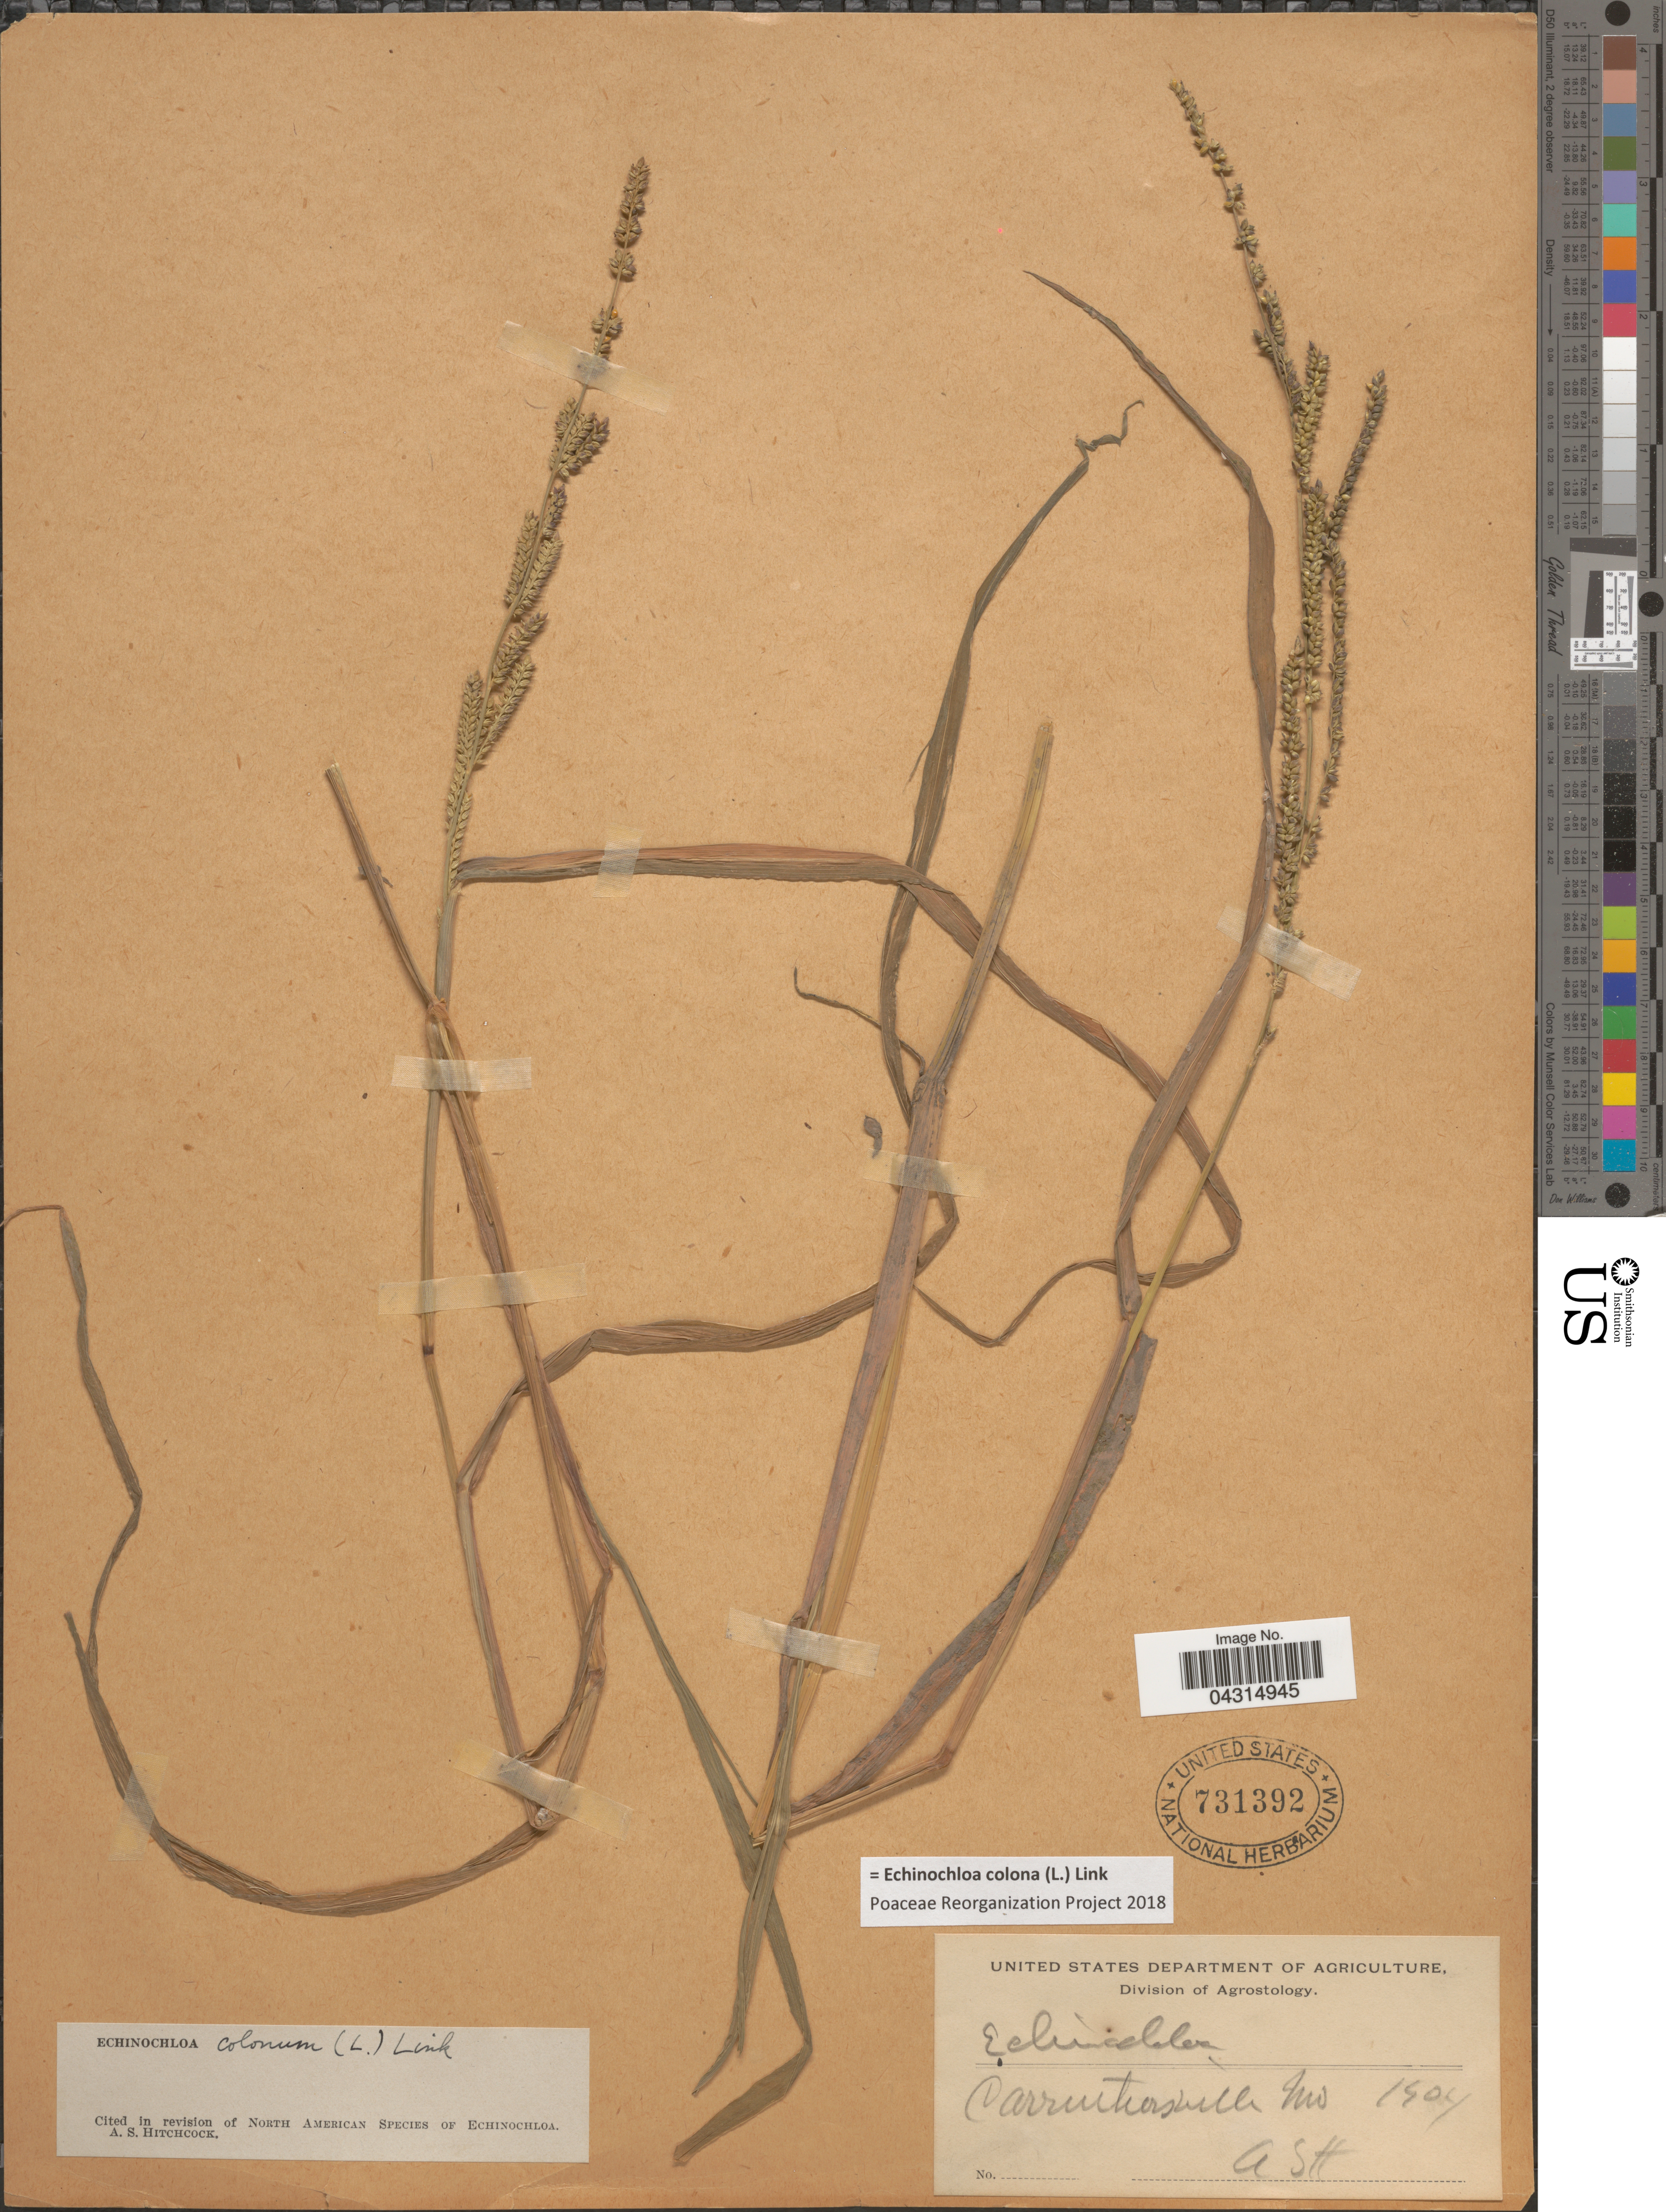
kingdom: Plantae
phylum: Tracheophyta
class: Liliopsida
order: Poales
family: Poaceae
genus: Echinochloa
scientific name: Echinochloa colona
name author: (L.) Link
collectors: A. H.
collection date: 1904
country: United States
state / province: Missouri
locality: Carruthersville.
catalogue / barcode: US 731392